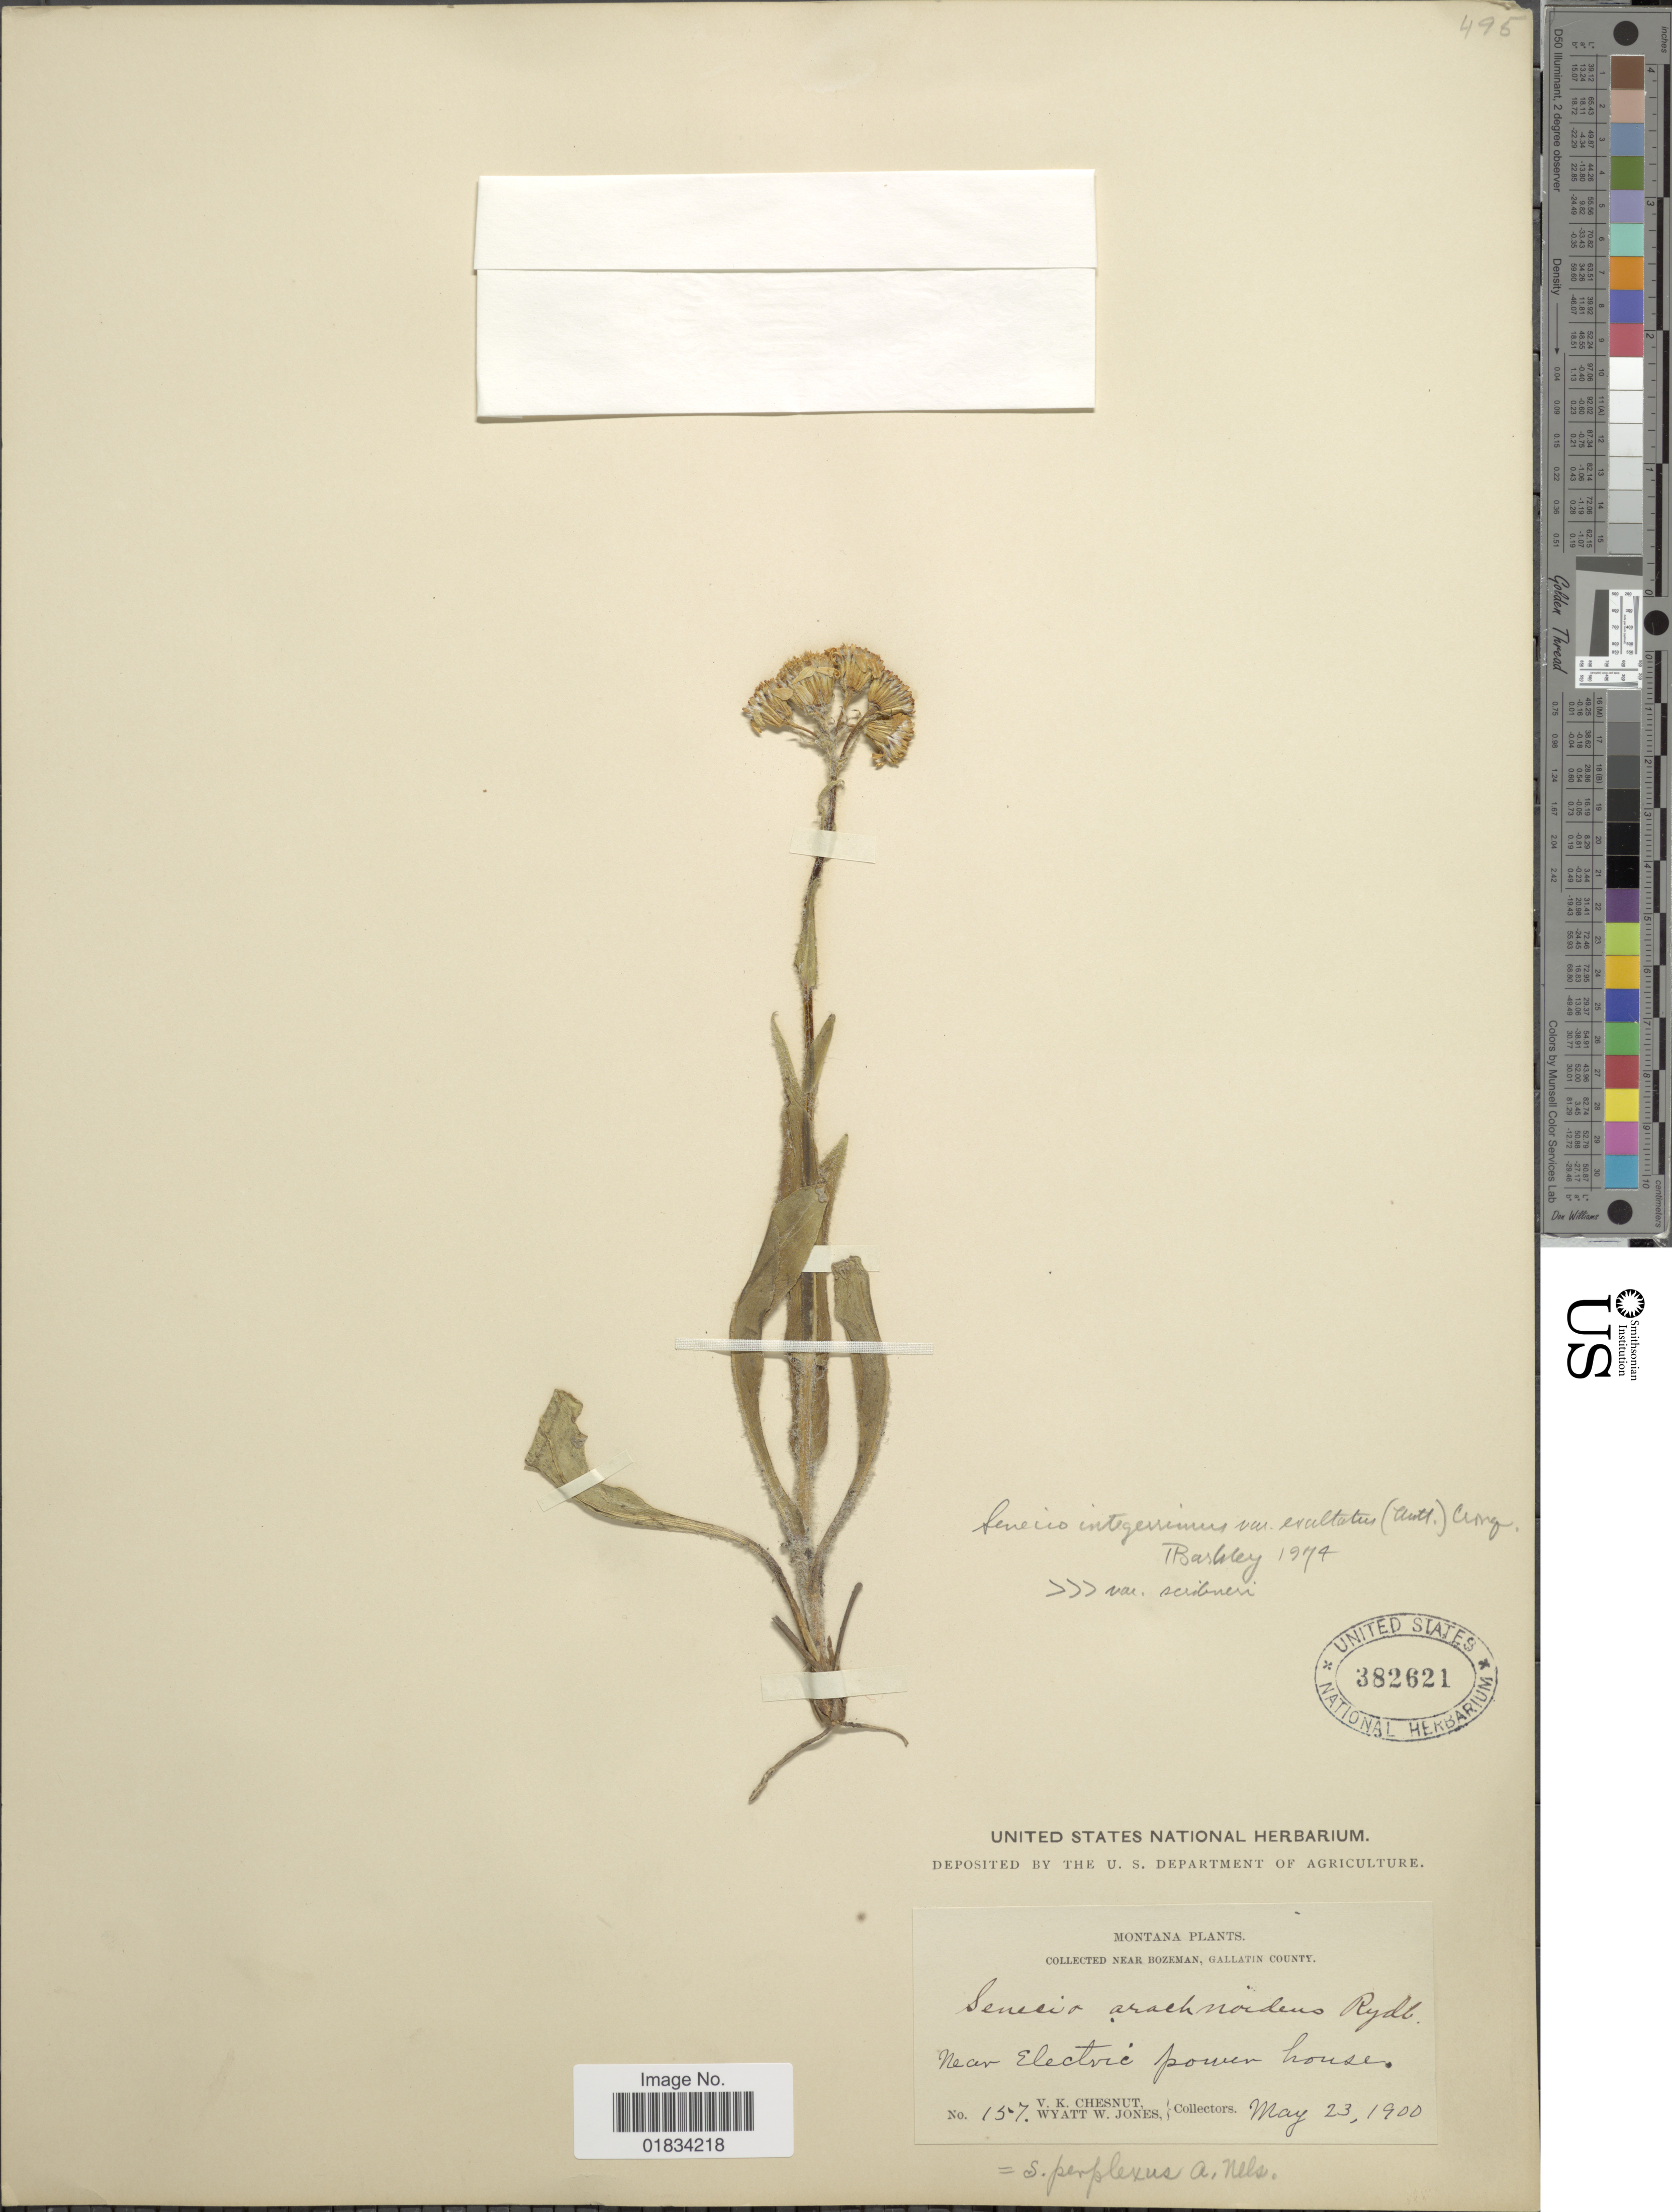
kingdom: Plantae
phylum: Tracheophyta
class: Magnoliopsida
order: Asterales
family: Asteraceae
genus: Senecio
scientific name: Senecio integerrimus var. exaltatus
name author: (Nutt.) Cronq.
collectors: V. Chesnut & W. W. Jones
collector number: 157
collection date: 1900-05-23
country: United States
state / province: Montana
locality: Near Bozeman, Gallatan County, Near Electric power houses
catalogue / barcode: US 382621